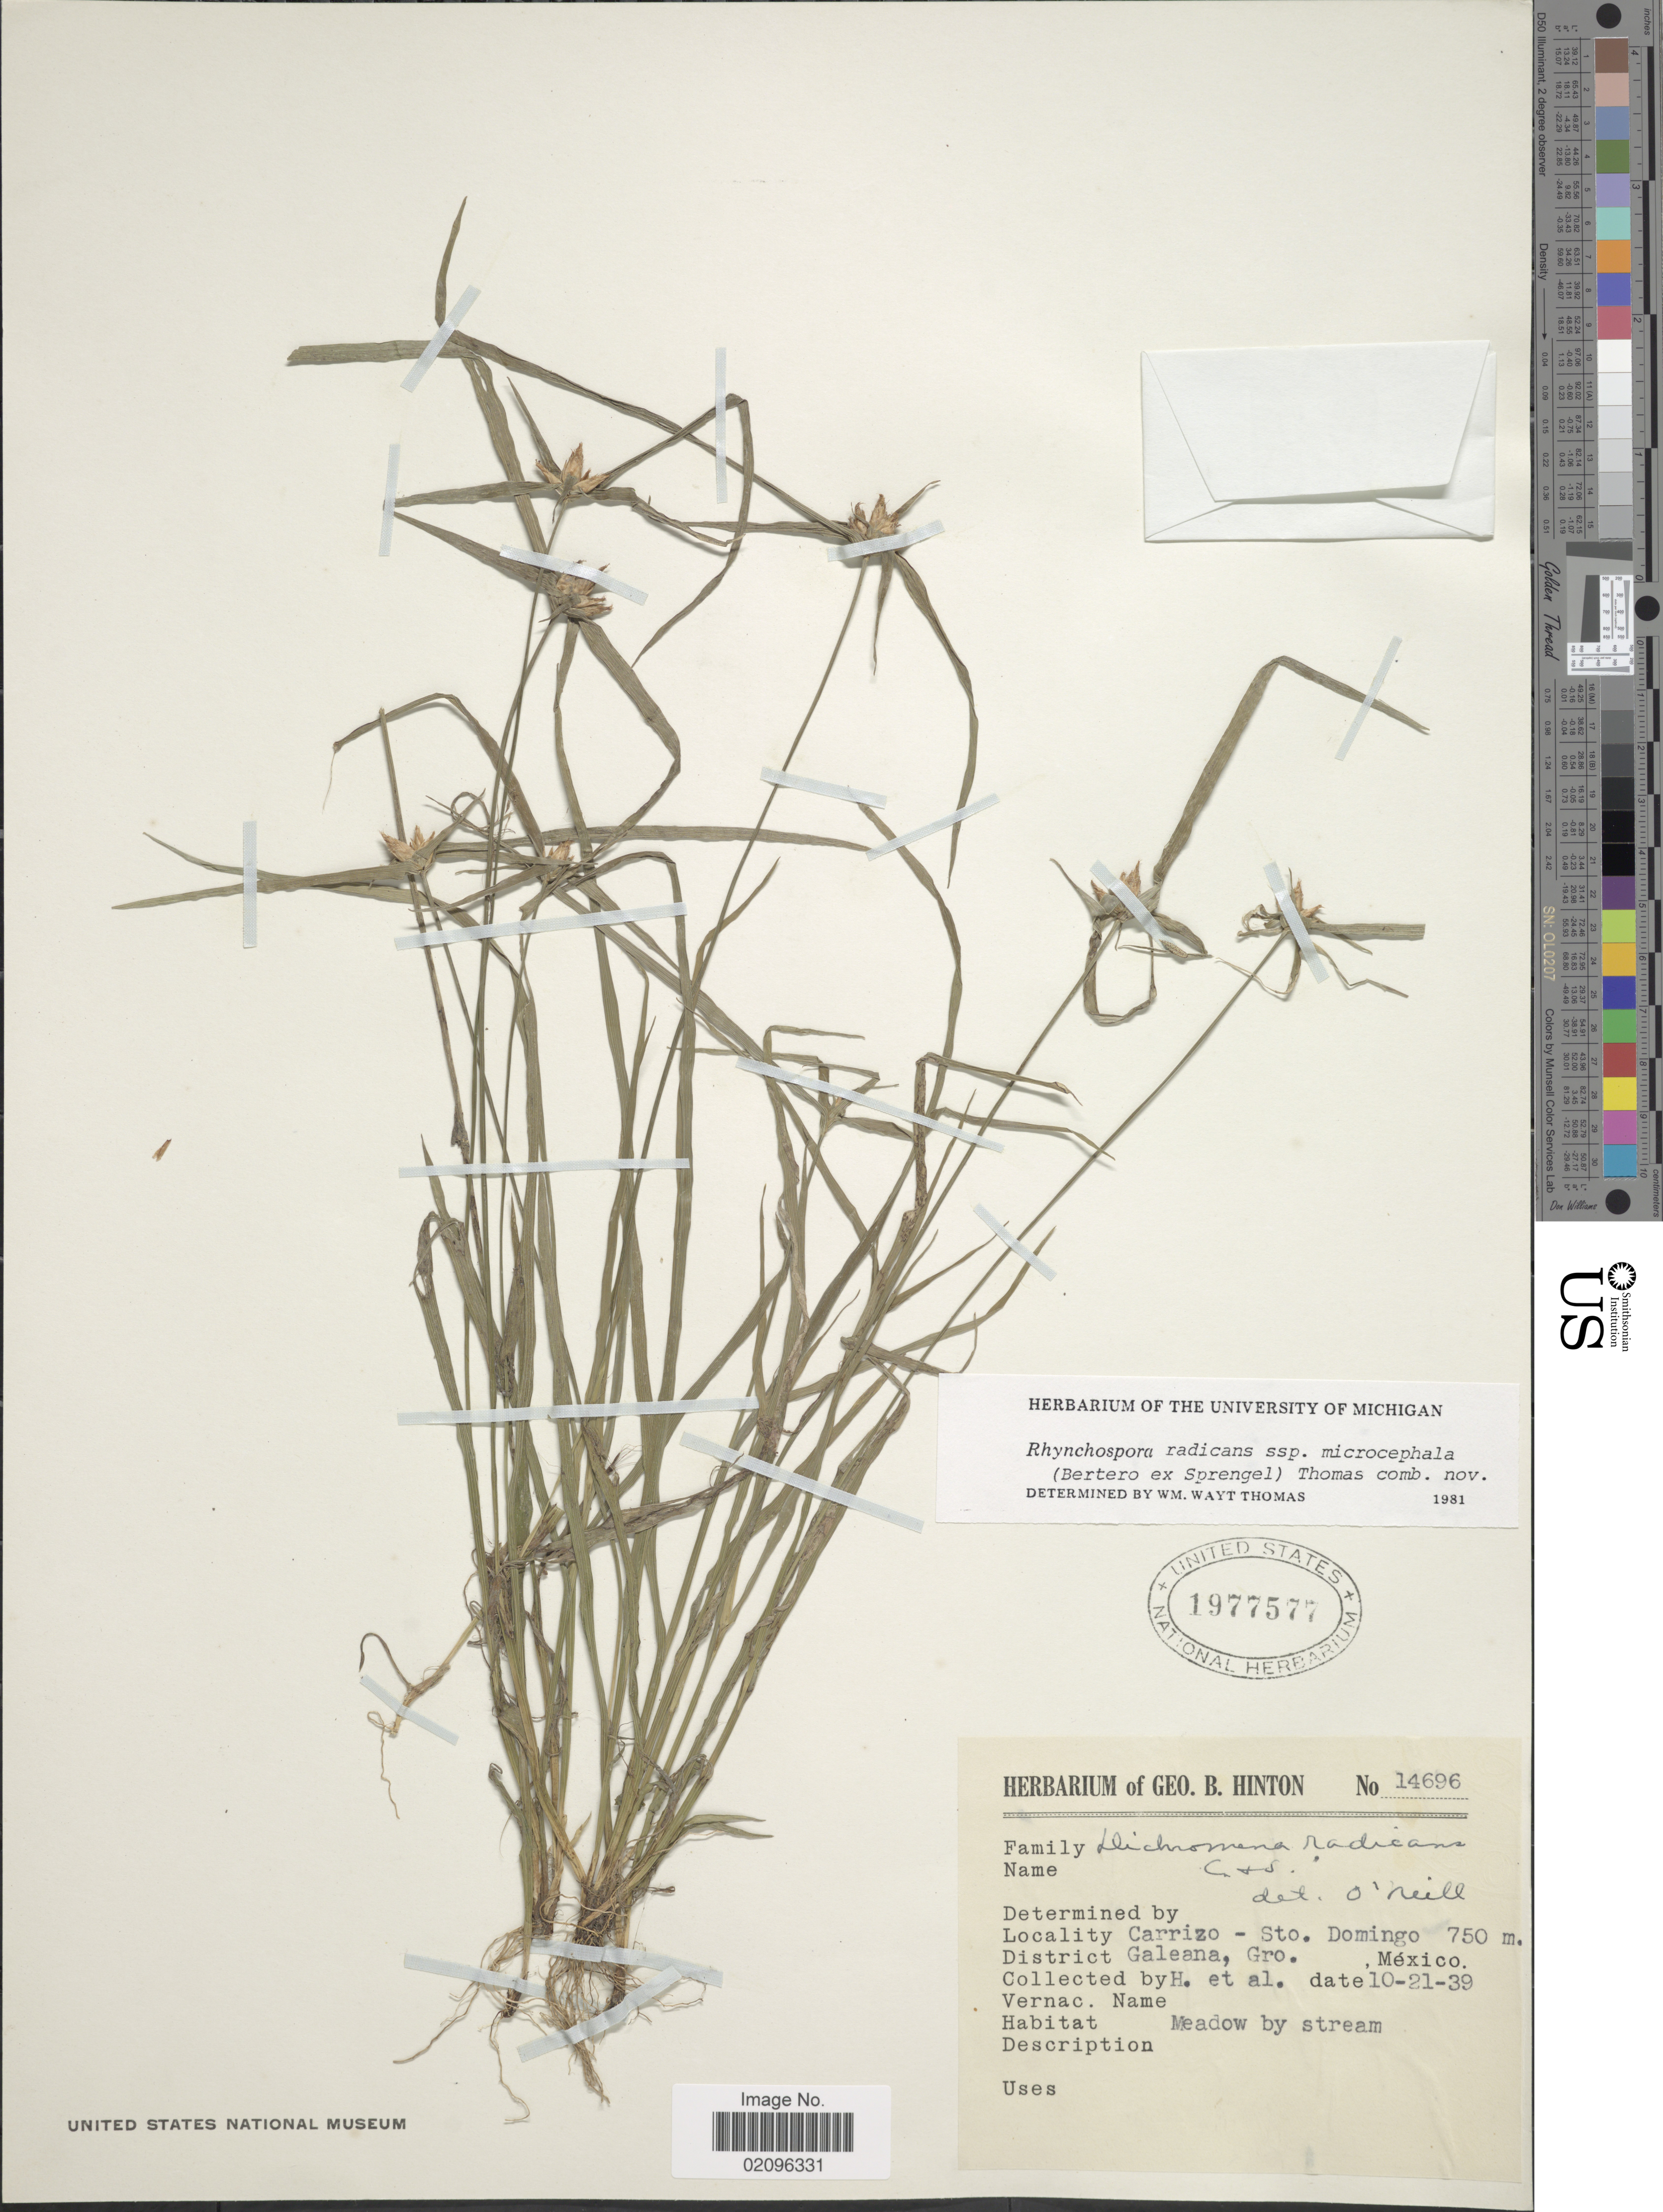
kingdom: Plantae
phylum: Tracheophyta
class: Liliopsida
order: Poales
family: Cyperaceae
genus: Rhynchospora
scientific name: Rhynchospora radicans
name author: (Schltdl. & Cham.) H. Pfeiff.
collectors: G. B. Hinton & et al.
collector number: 14696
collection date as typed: Transcribed d/m/y: 21/10/39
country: Mexico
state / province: Guerrero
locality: Carrizo - Sto. Domingo, Galeana, Gro.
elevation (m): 750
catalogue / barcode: US 1977577